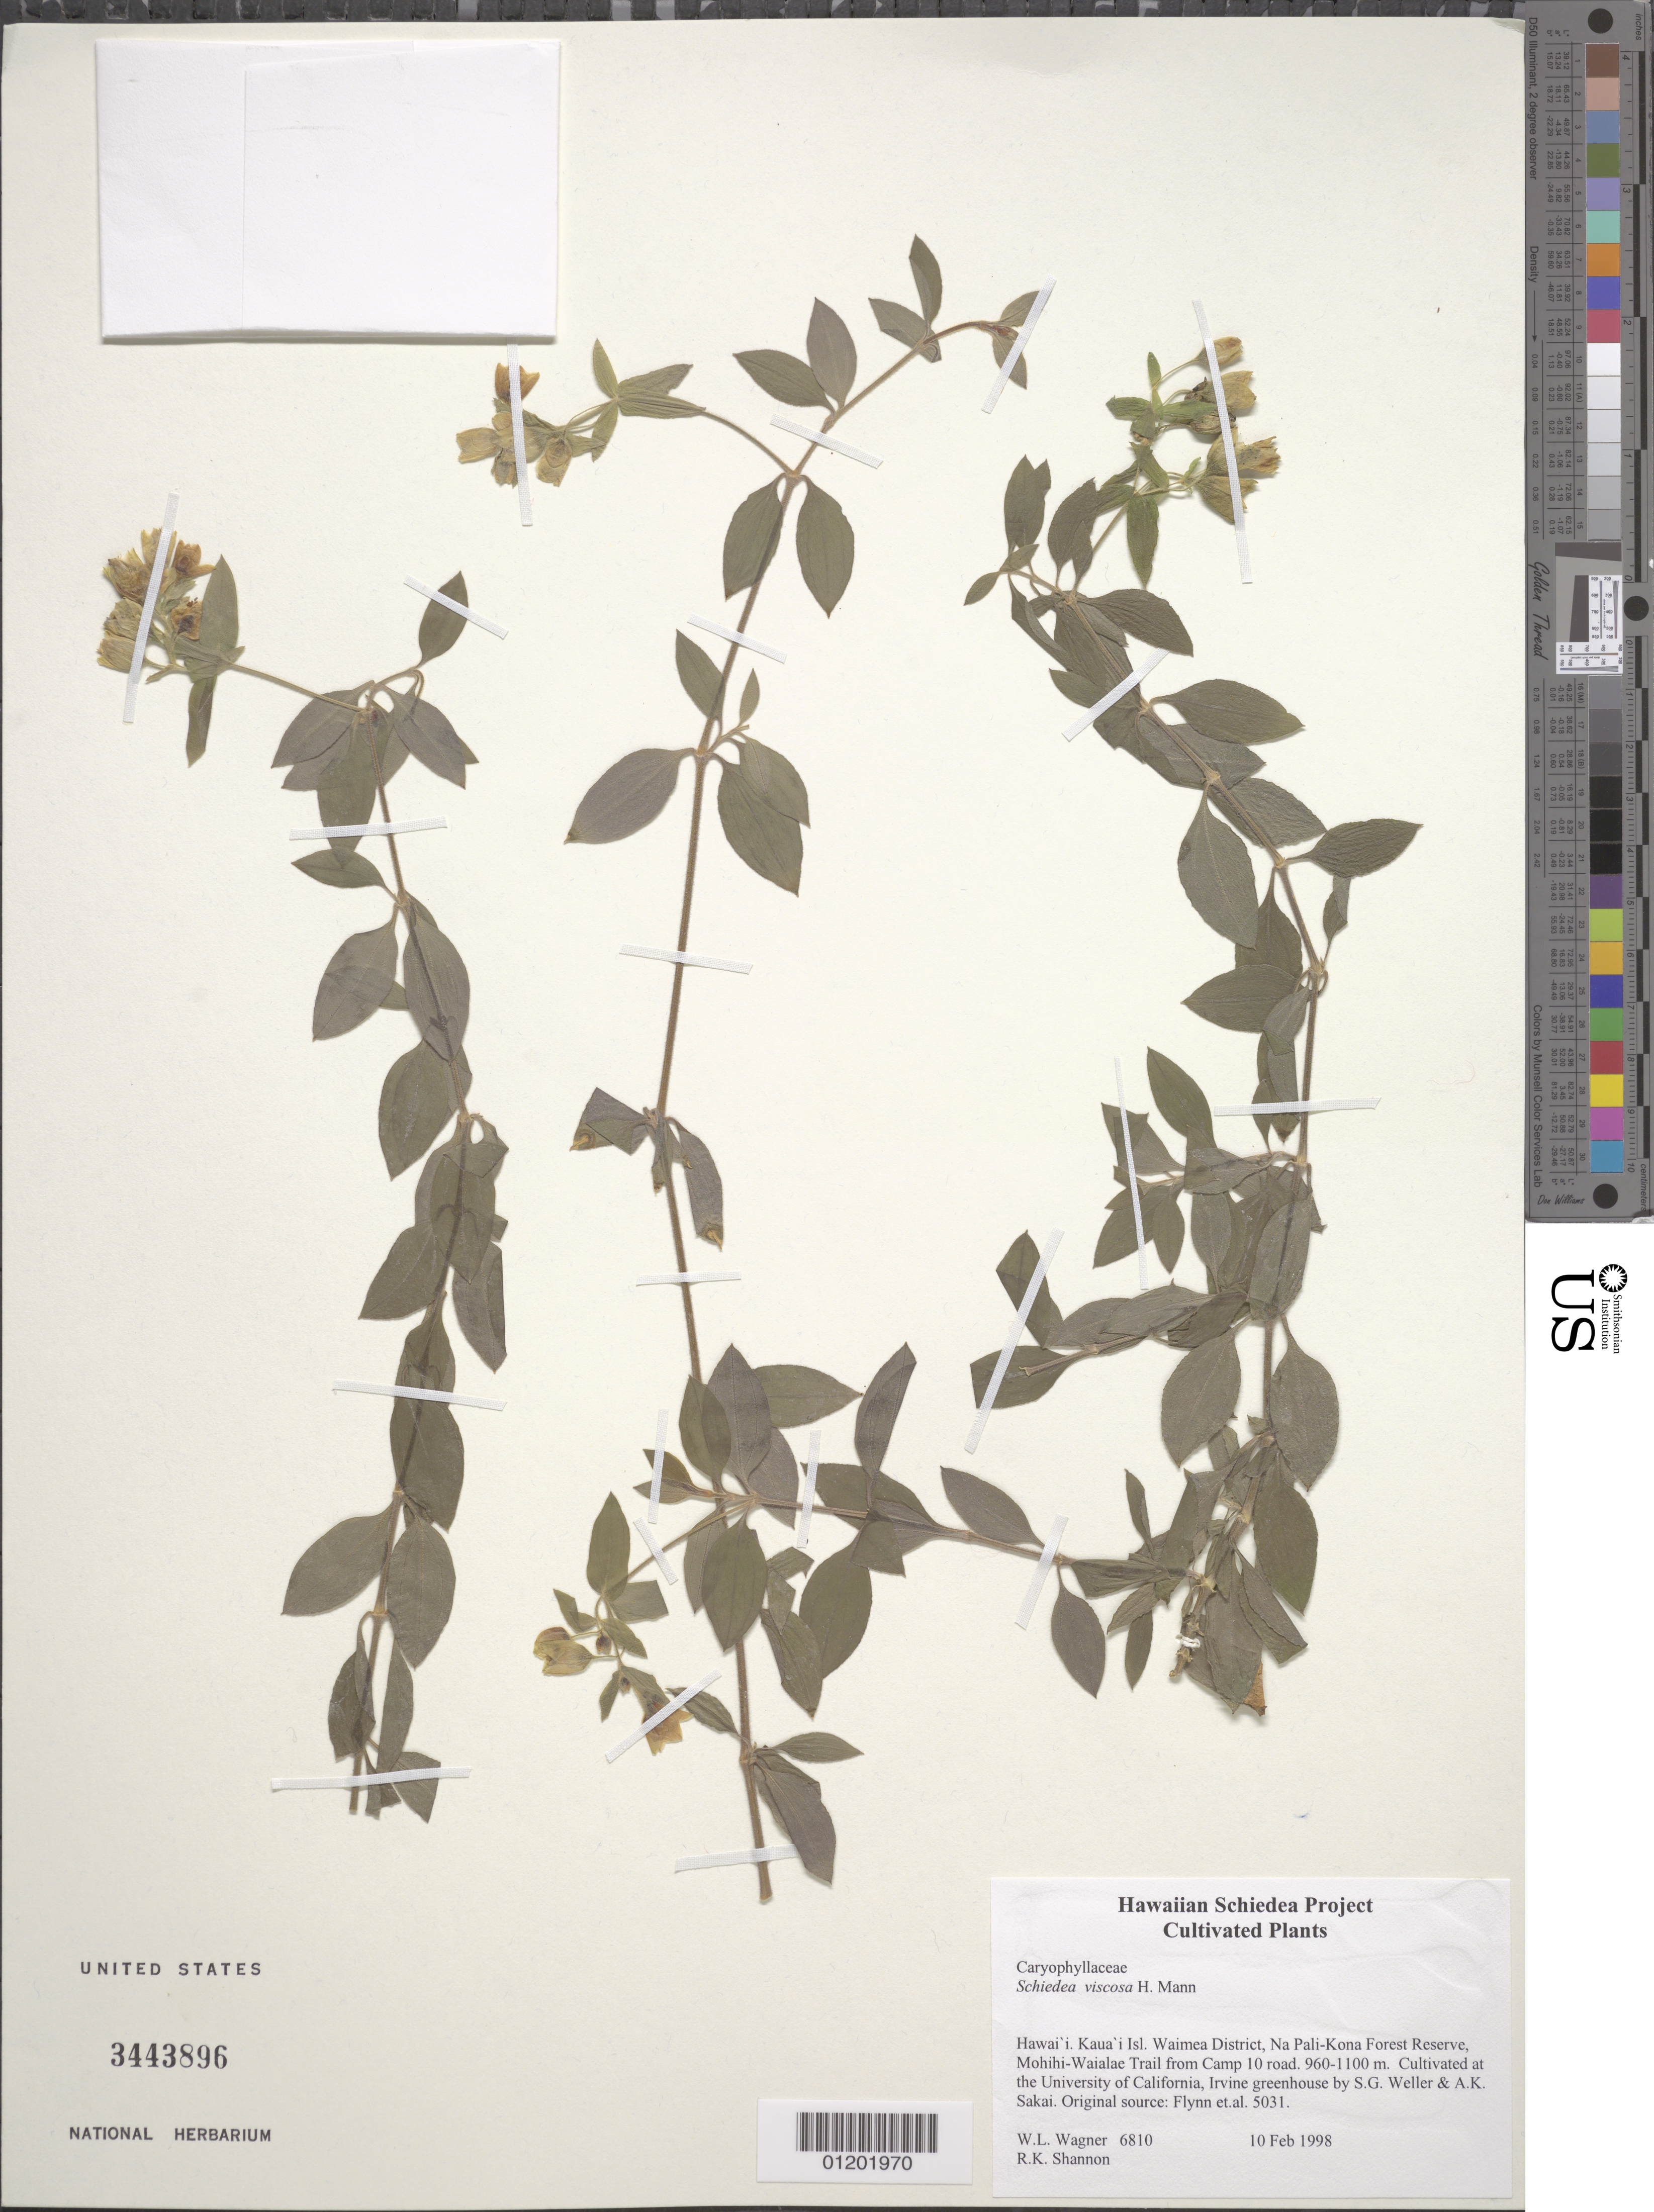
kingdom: Plantae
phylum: Tracheophyta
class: Magnoliopsida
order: Caryophyllales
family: Caryophyllaceae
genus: Schiedea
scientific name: Schiedea viscosa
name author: H. Mann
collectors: W. L. Wagner & R. Shannon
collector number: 6810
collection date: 1998-02-10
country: United States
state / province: California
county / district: Orange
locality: University of California, Irvine greenhouse.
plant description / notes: Cultivated at the University of California, Irvine greenhouse by S.G. Weller & A.K. Sakai. Original source: Flynn et.al. 5031.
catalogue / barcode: US 3443896